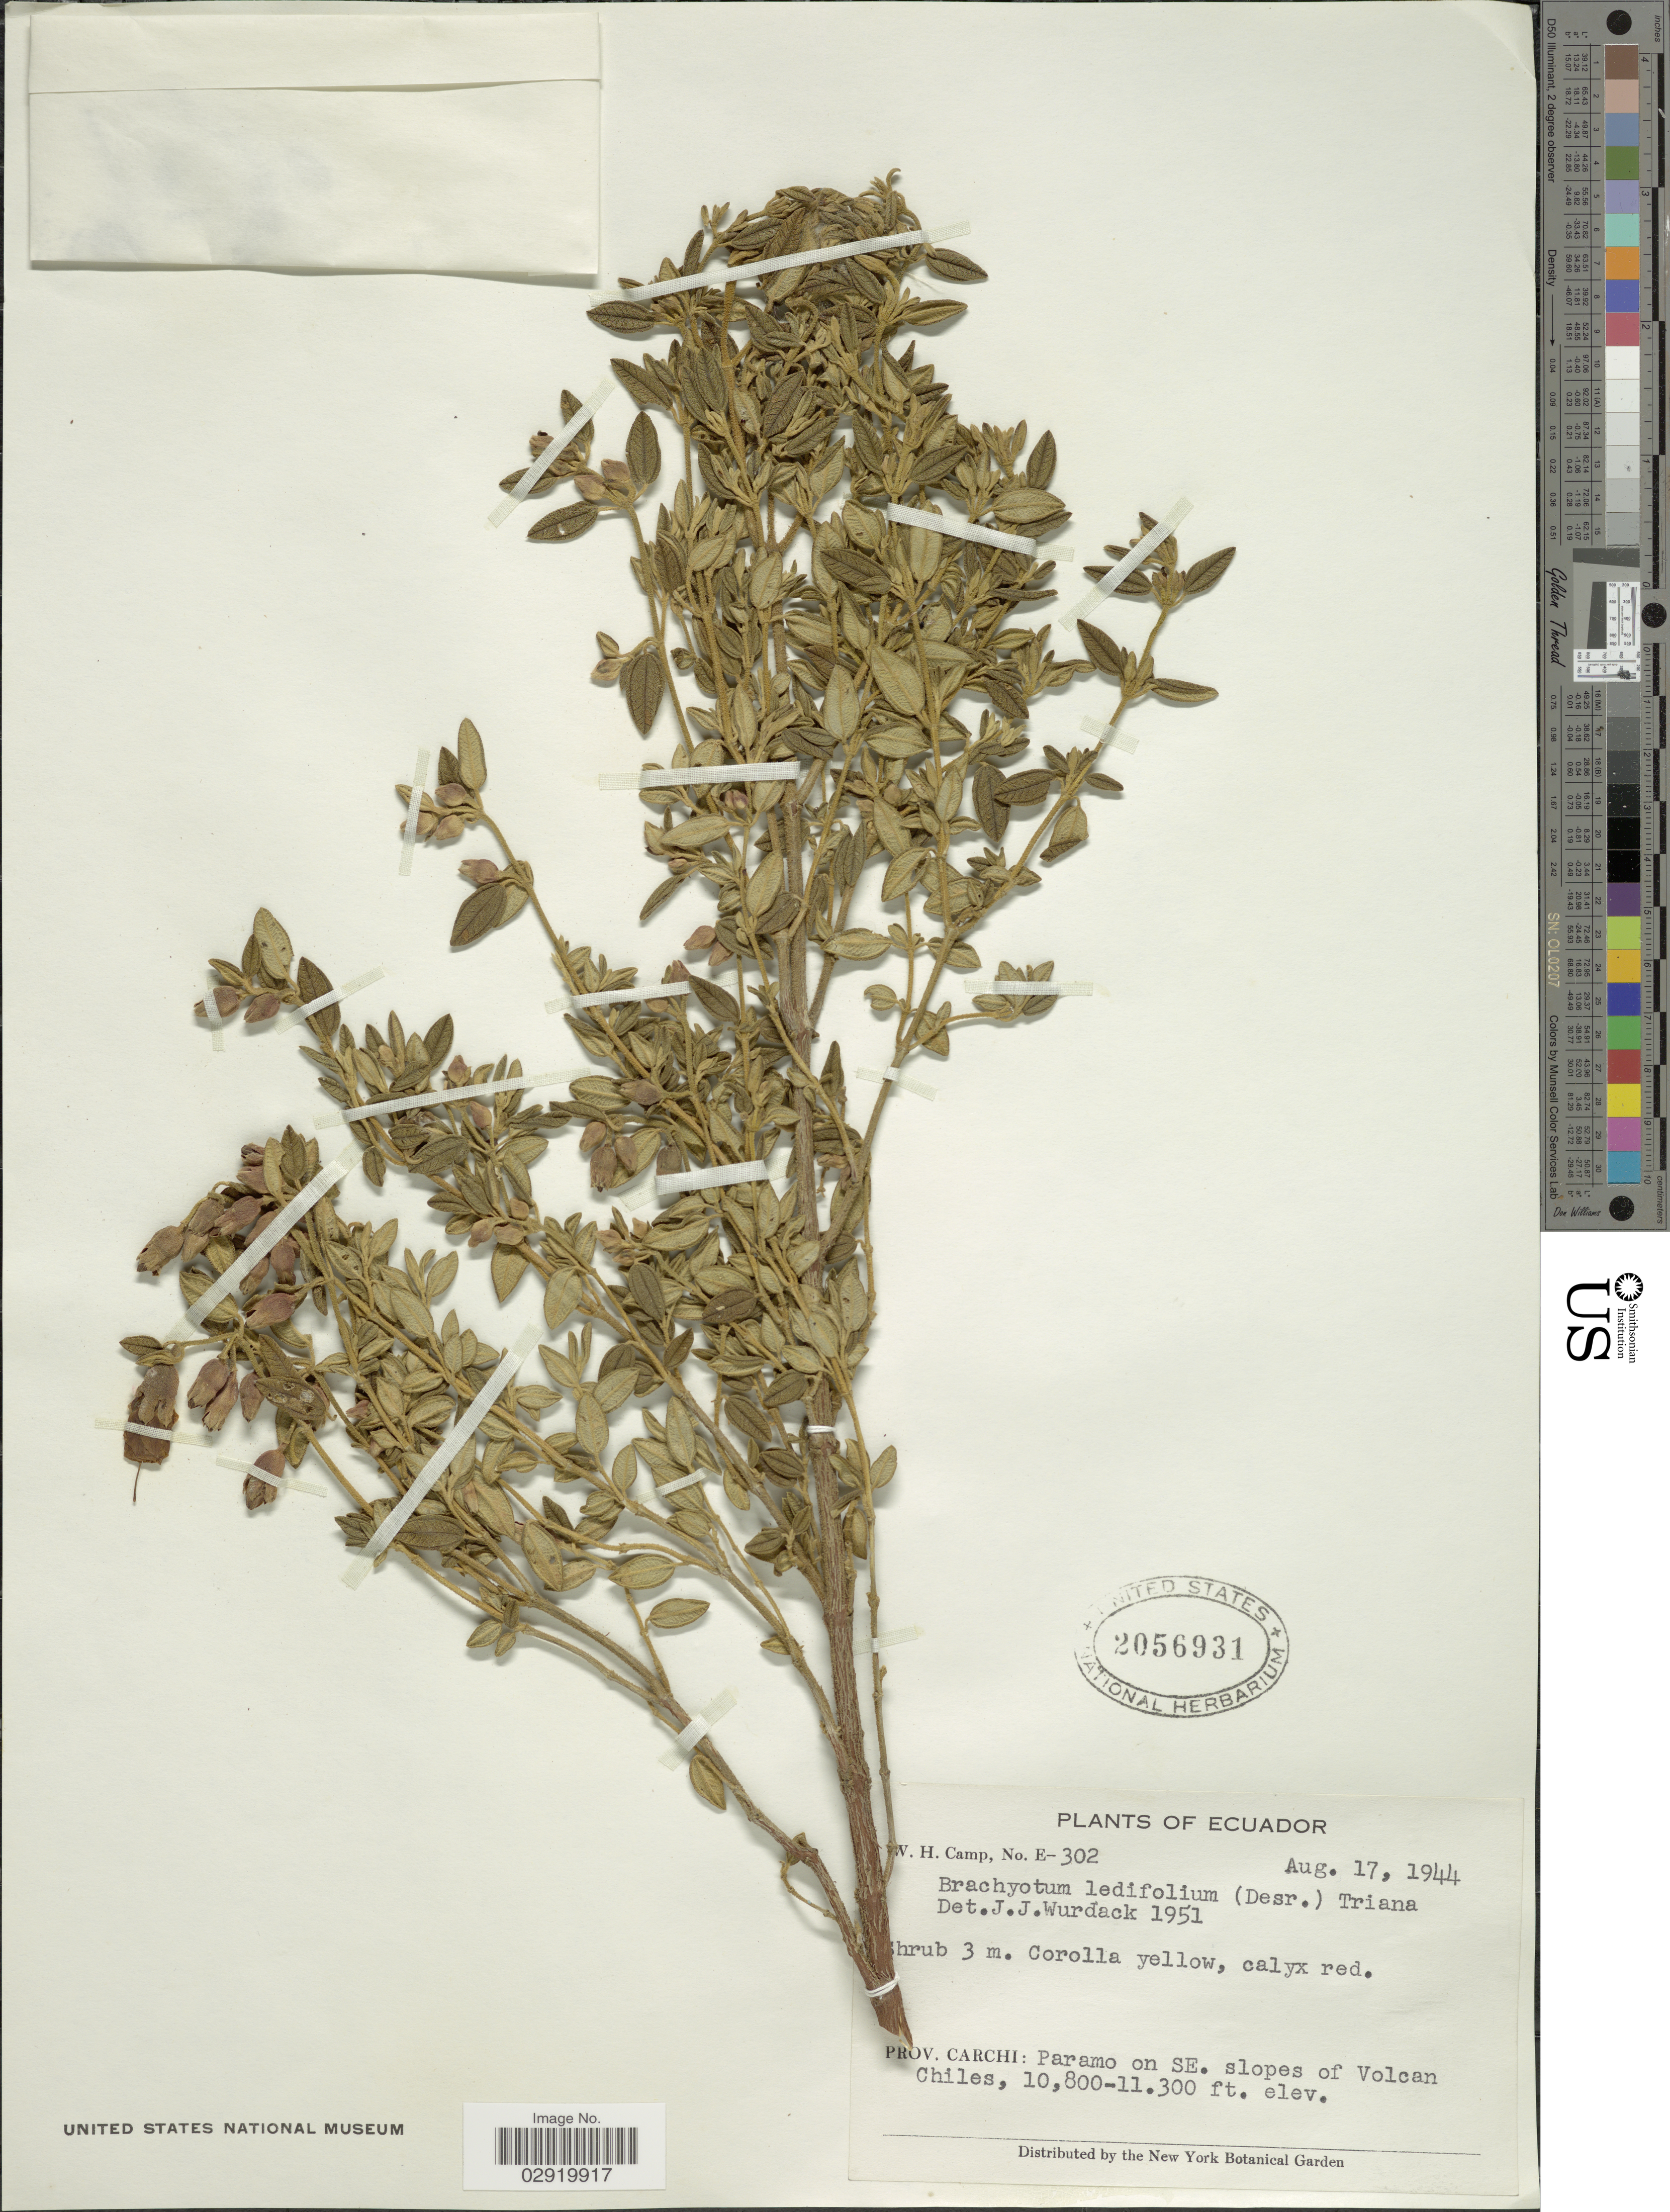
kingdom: Plantae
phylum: Tracheophyta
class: Magnoliopsida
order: Myrtales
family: Melastomataceae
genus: Brachyotum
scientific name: Brachyotum ledifolium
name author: (Desr.) Triana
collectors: W. H. Camp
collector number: E-302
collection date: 1944-08-17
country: Ecuador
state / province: Carchi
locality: Paramo on SE. slopes of Volcan Chiles.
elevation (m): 3292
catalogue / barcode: US 2056931